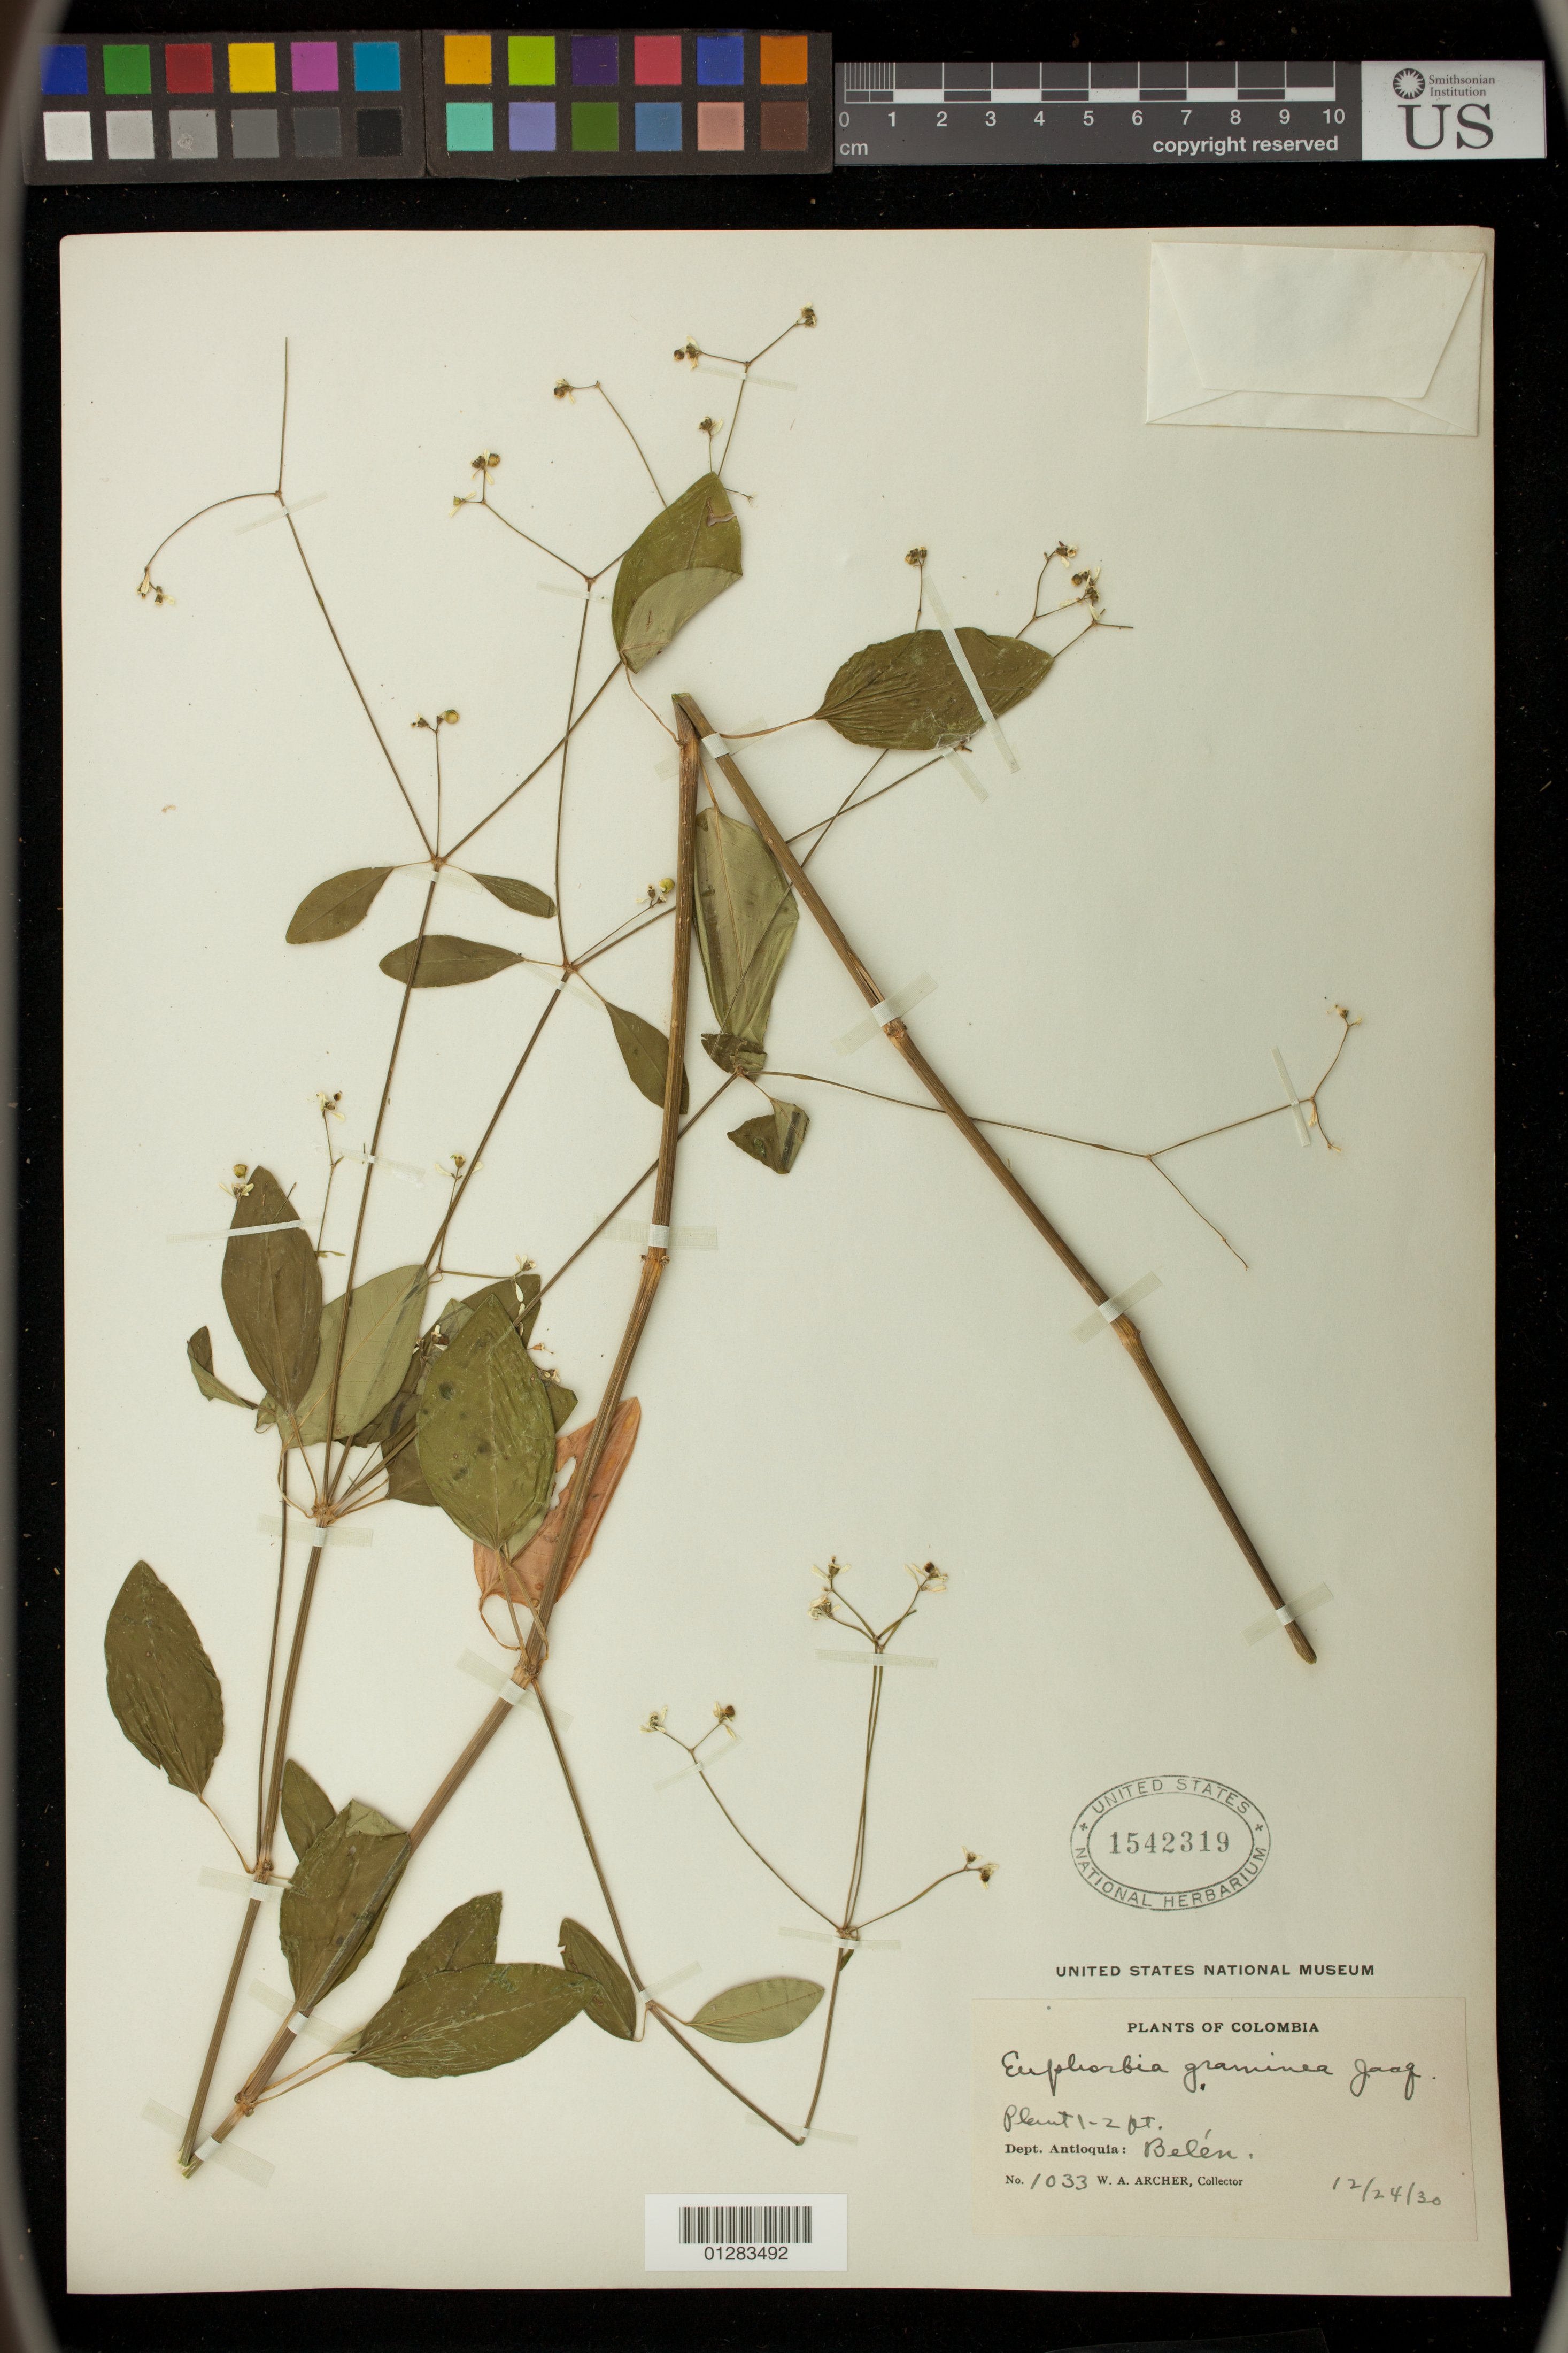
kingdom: Plantae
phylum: Tracheophyta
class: Magnoliopsida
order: Malpighiales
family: Euphorbiaceae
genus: Euphorbia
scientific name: Euphorbia graminea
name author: Jacq.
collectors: W. A. Archer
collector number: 1033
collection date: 1930-12-24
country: Colombia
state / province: Antioquia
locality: Belén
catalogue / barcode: US 1542319